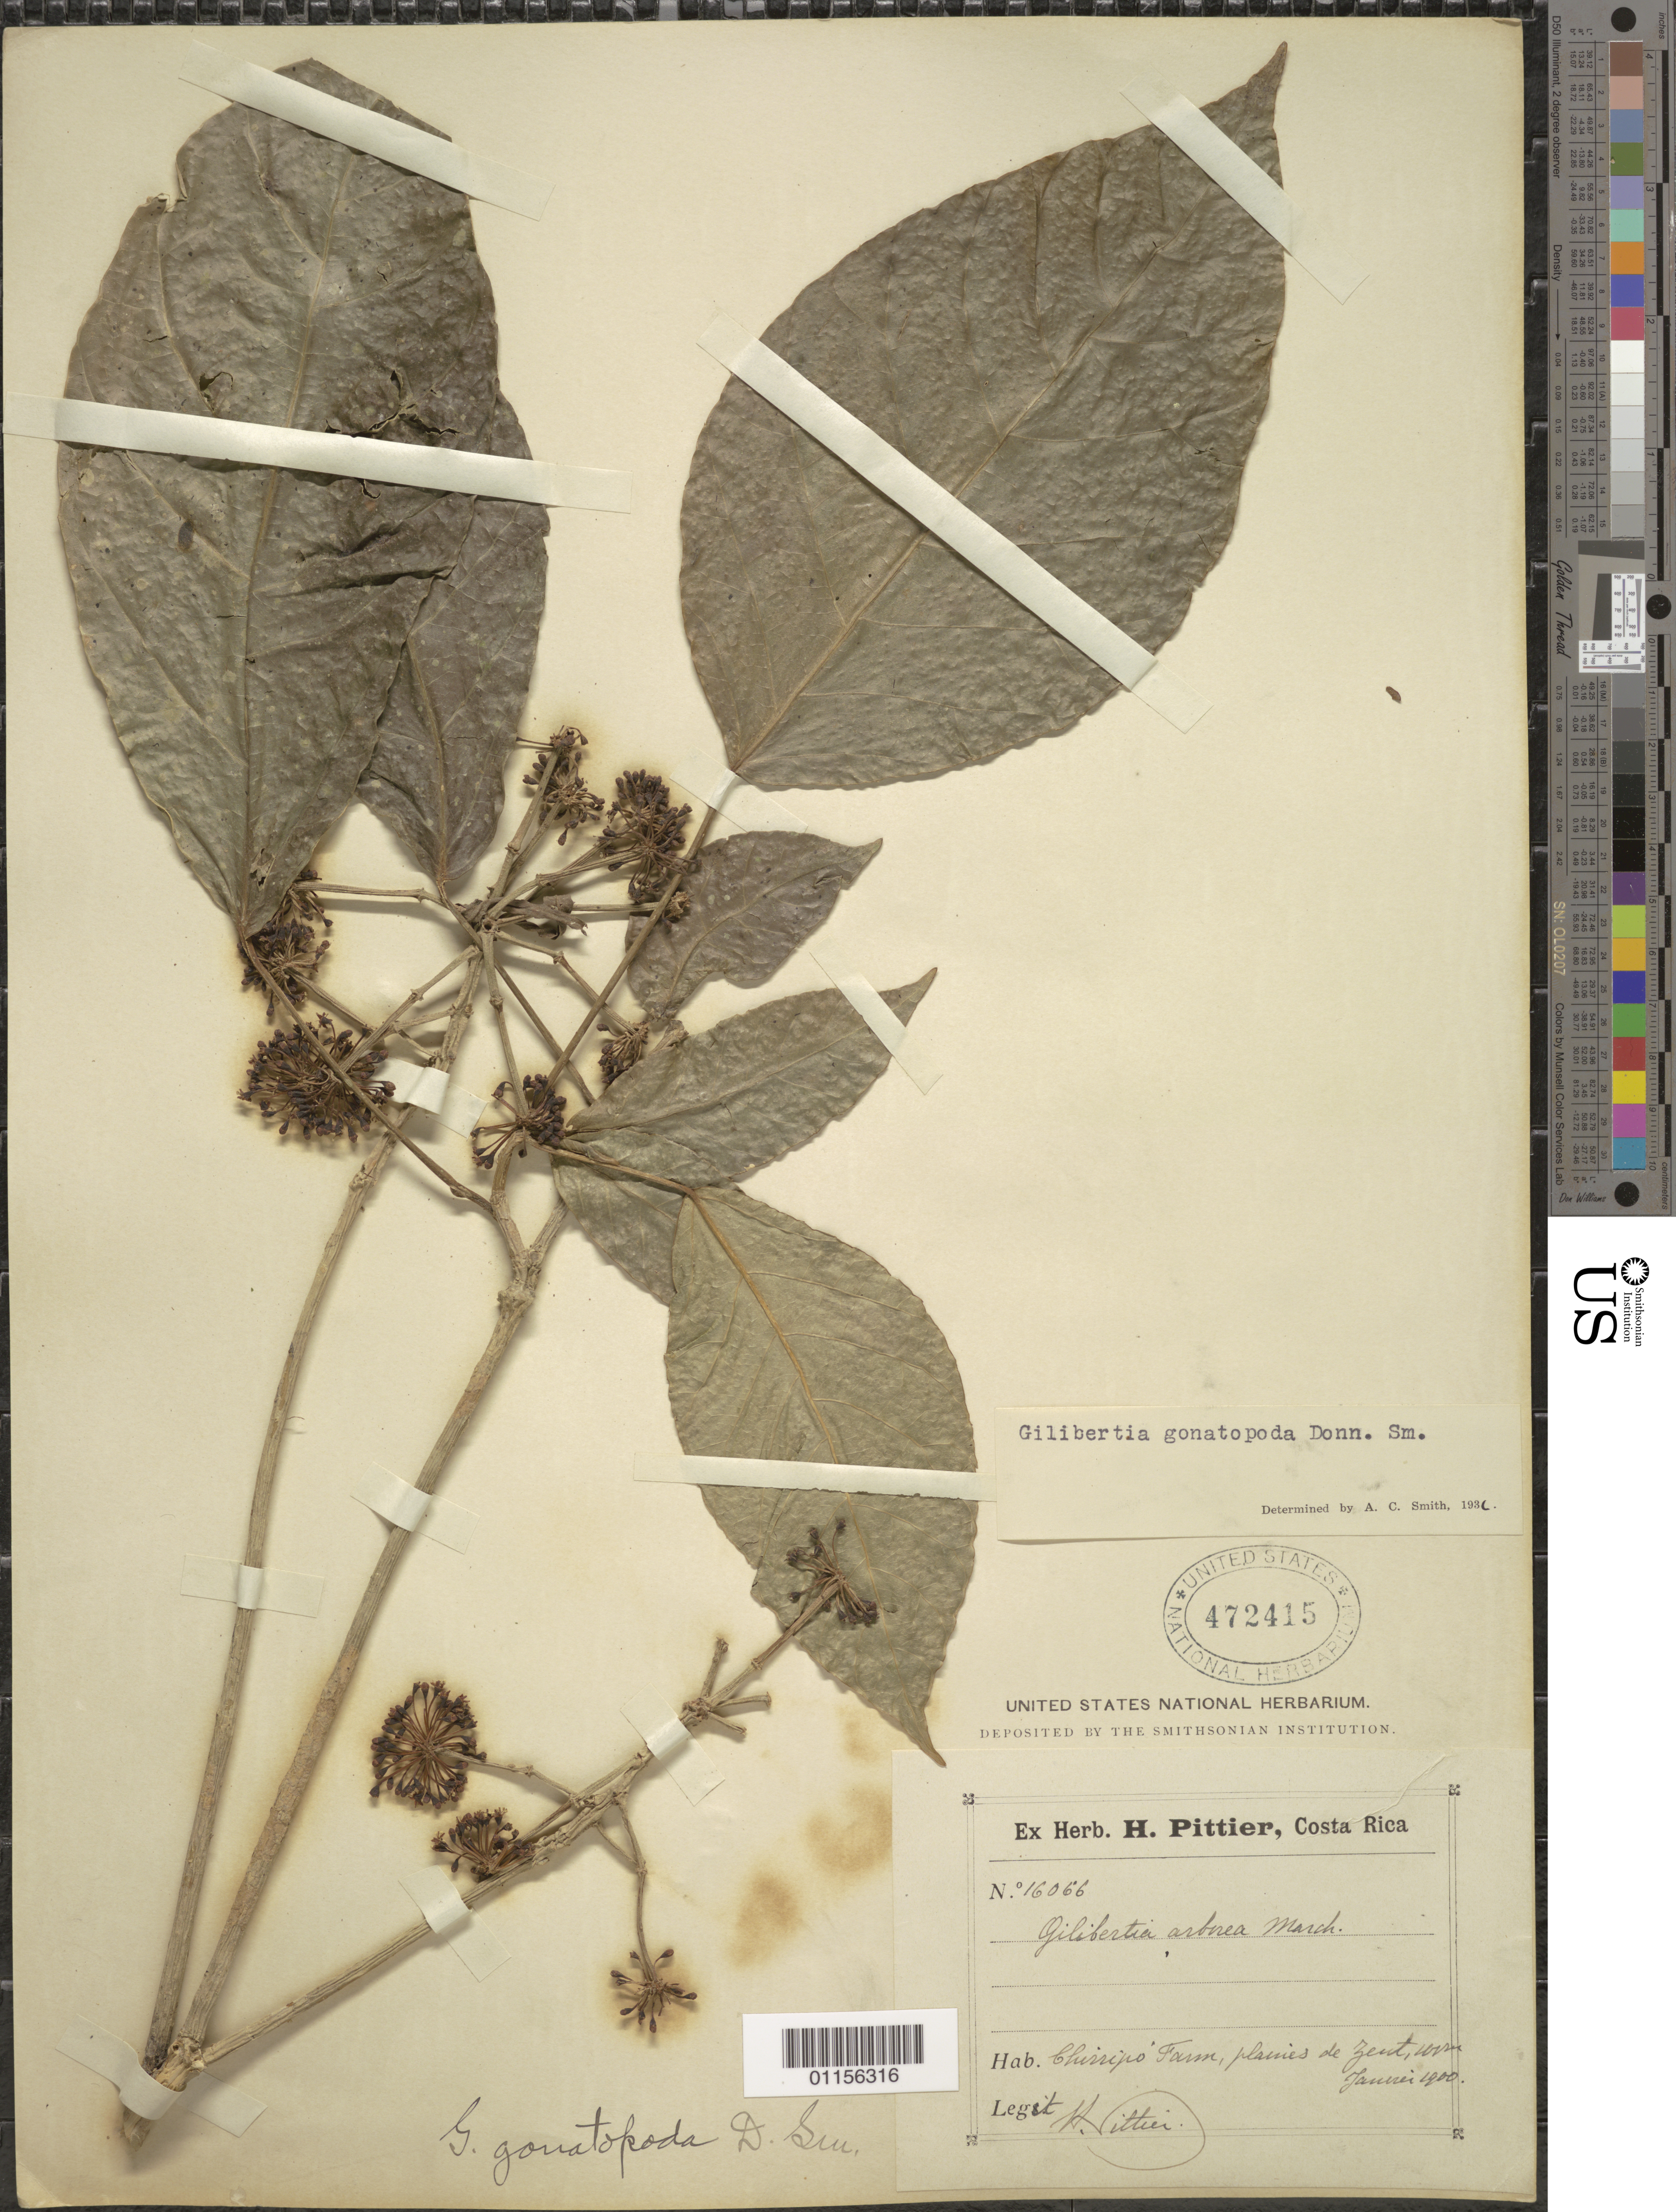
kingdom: Plantae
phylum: Tracheophyta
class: Magnoliopsida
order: Apiales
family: Araliaceae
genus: Dendropanax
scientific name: Dendropanax gonatopodus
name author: (Donn. Sm.) A.C. Sm.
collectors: H. F. Pittier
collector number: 16066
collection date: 1900-01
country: Costa Rica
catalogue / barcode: US 472415